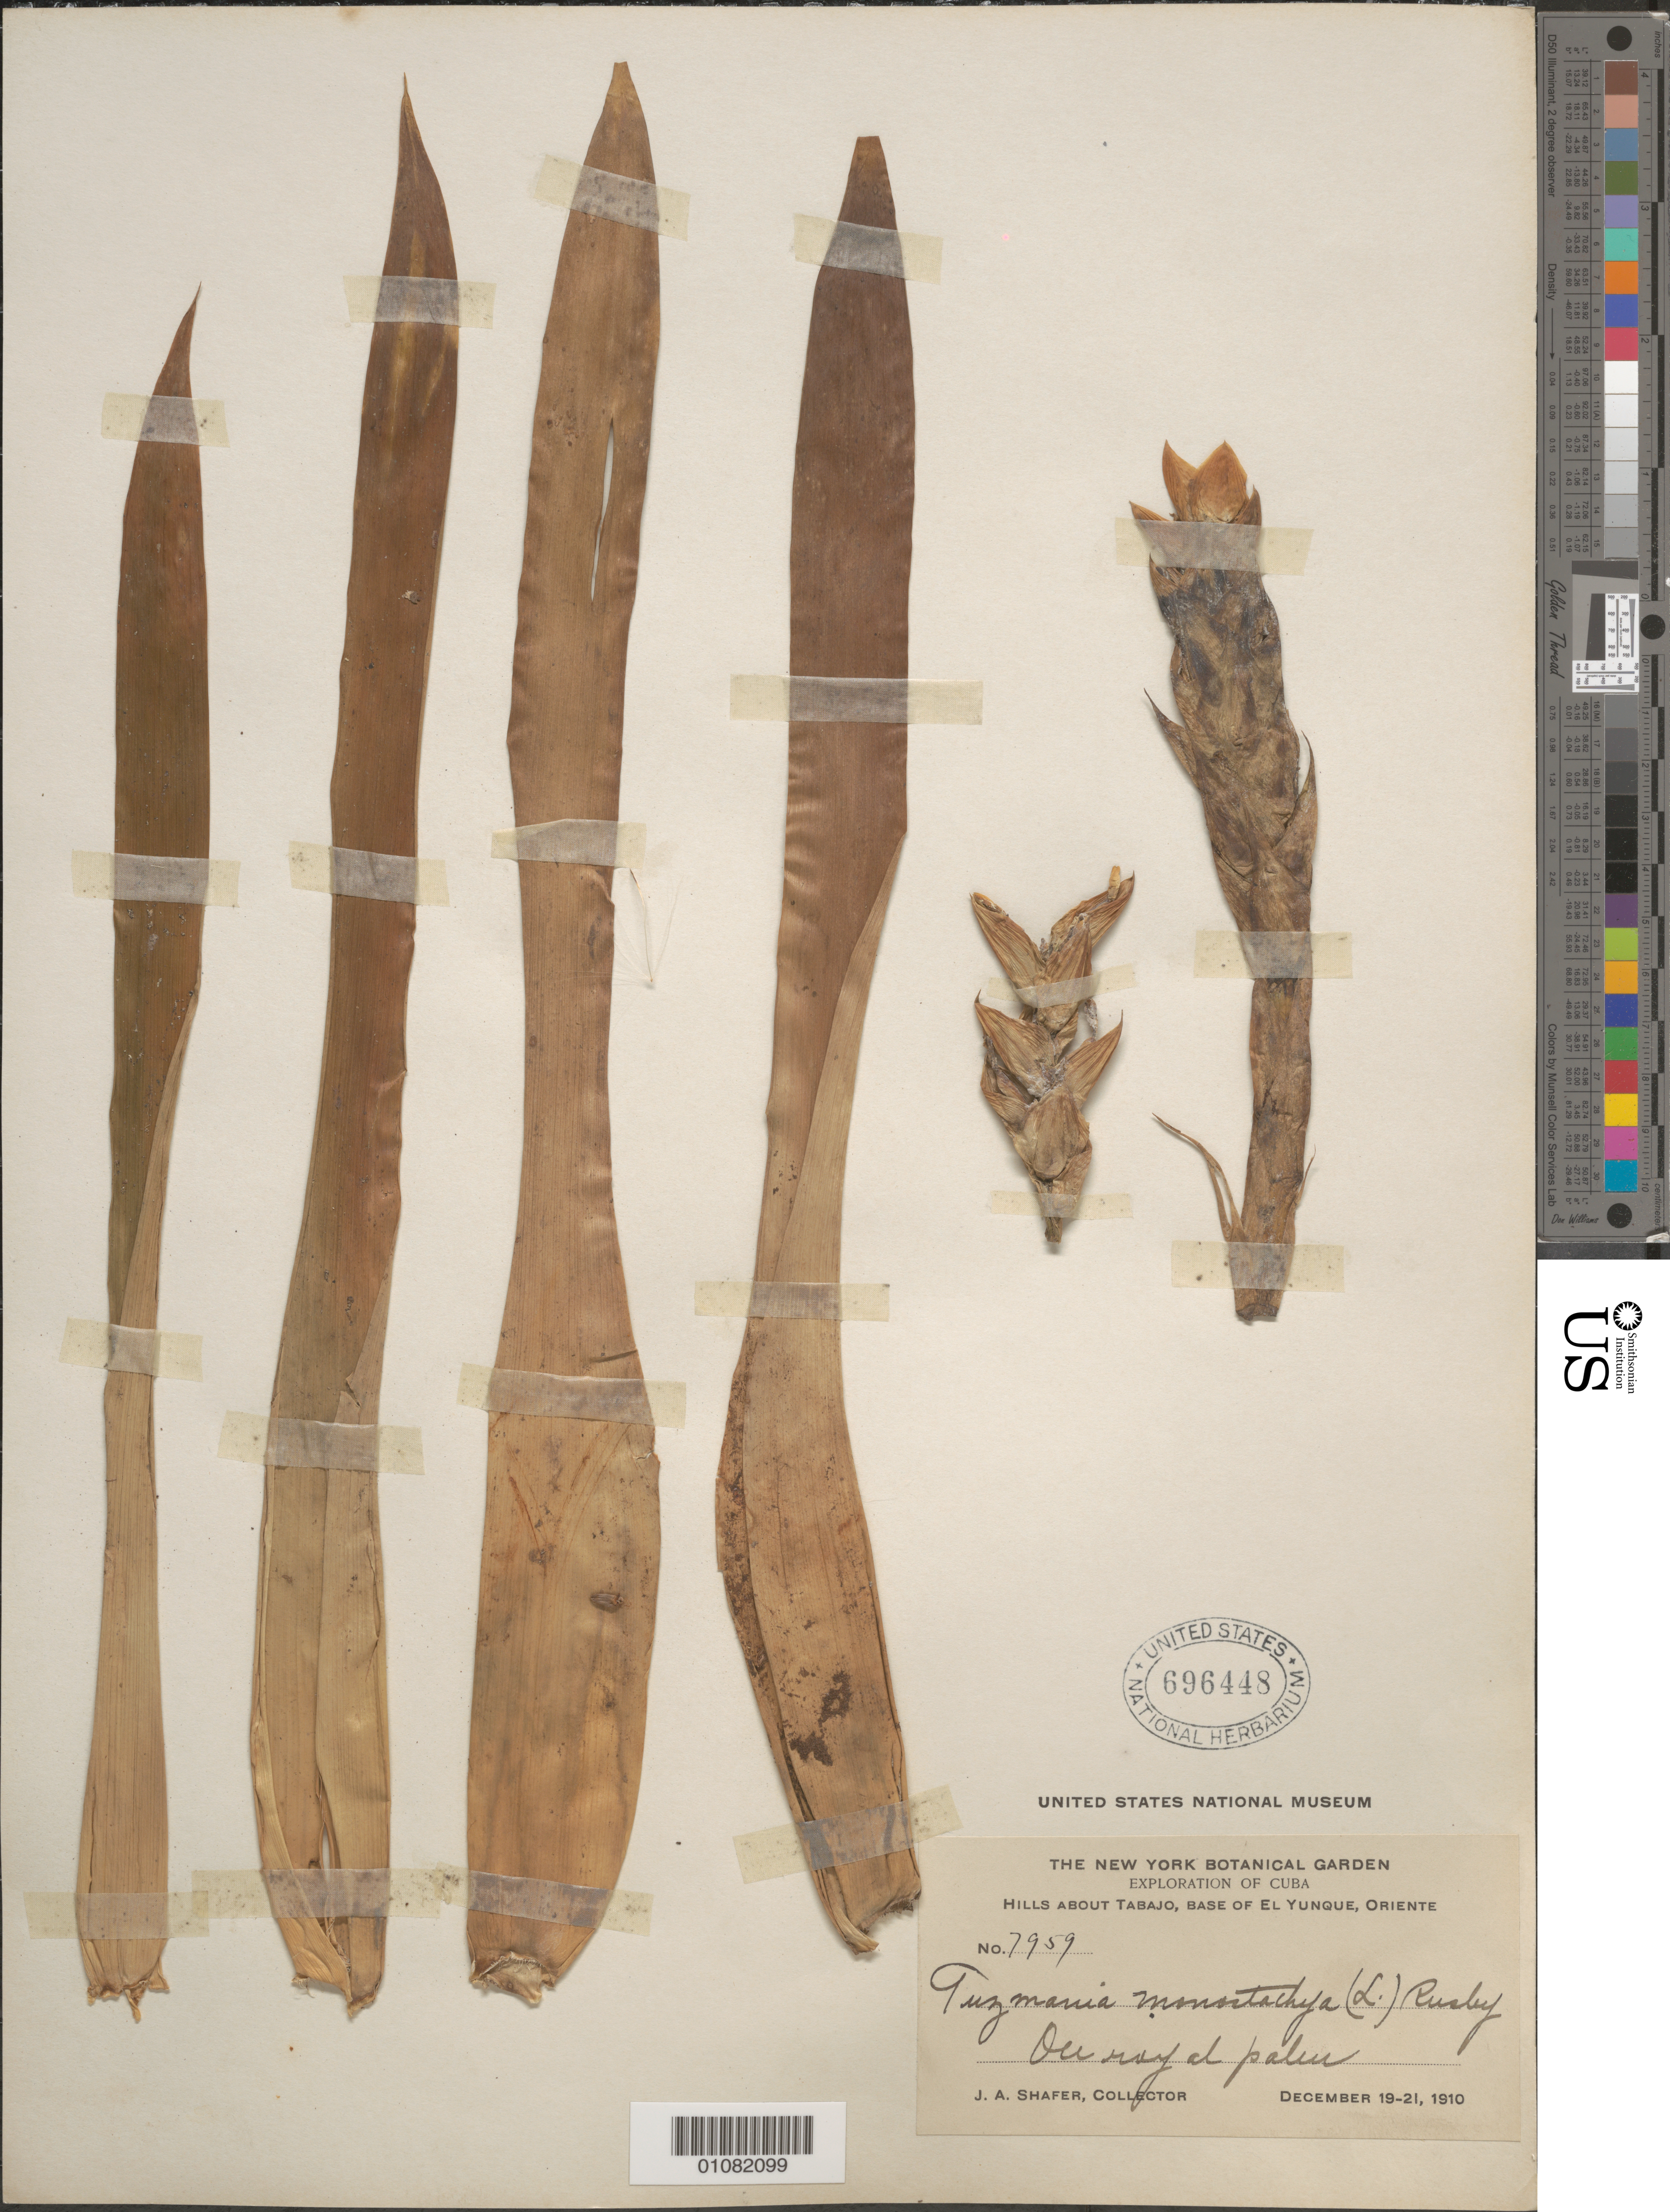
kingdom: Plantae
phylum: Tracheophyta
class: Liliopsida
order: Poales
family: Bromeliaceae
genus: Guzmania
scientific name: Guzmania monostachia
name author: (L.) Rusby ex Mez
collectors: J. A. Shafer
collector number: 7959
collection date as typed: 19 Dec 1910 to 21 Dec 1910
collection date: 1910-12-19/1910-12-21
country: Cuba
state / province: Guantánamo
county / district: Baracoa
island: Cuba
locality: Hills about Tabajo, base of El Yunque, Oriente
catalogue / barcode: US 696448